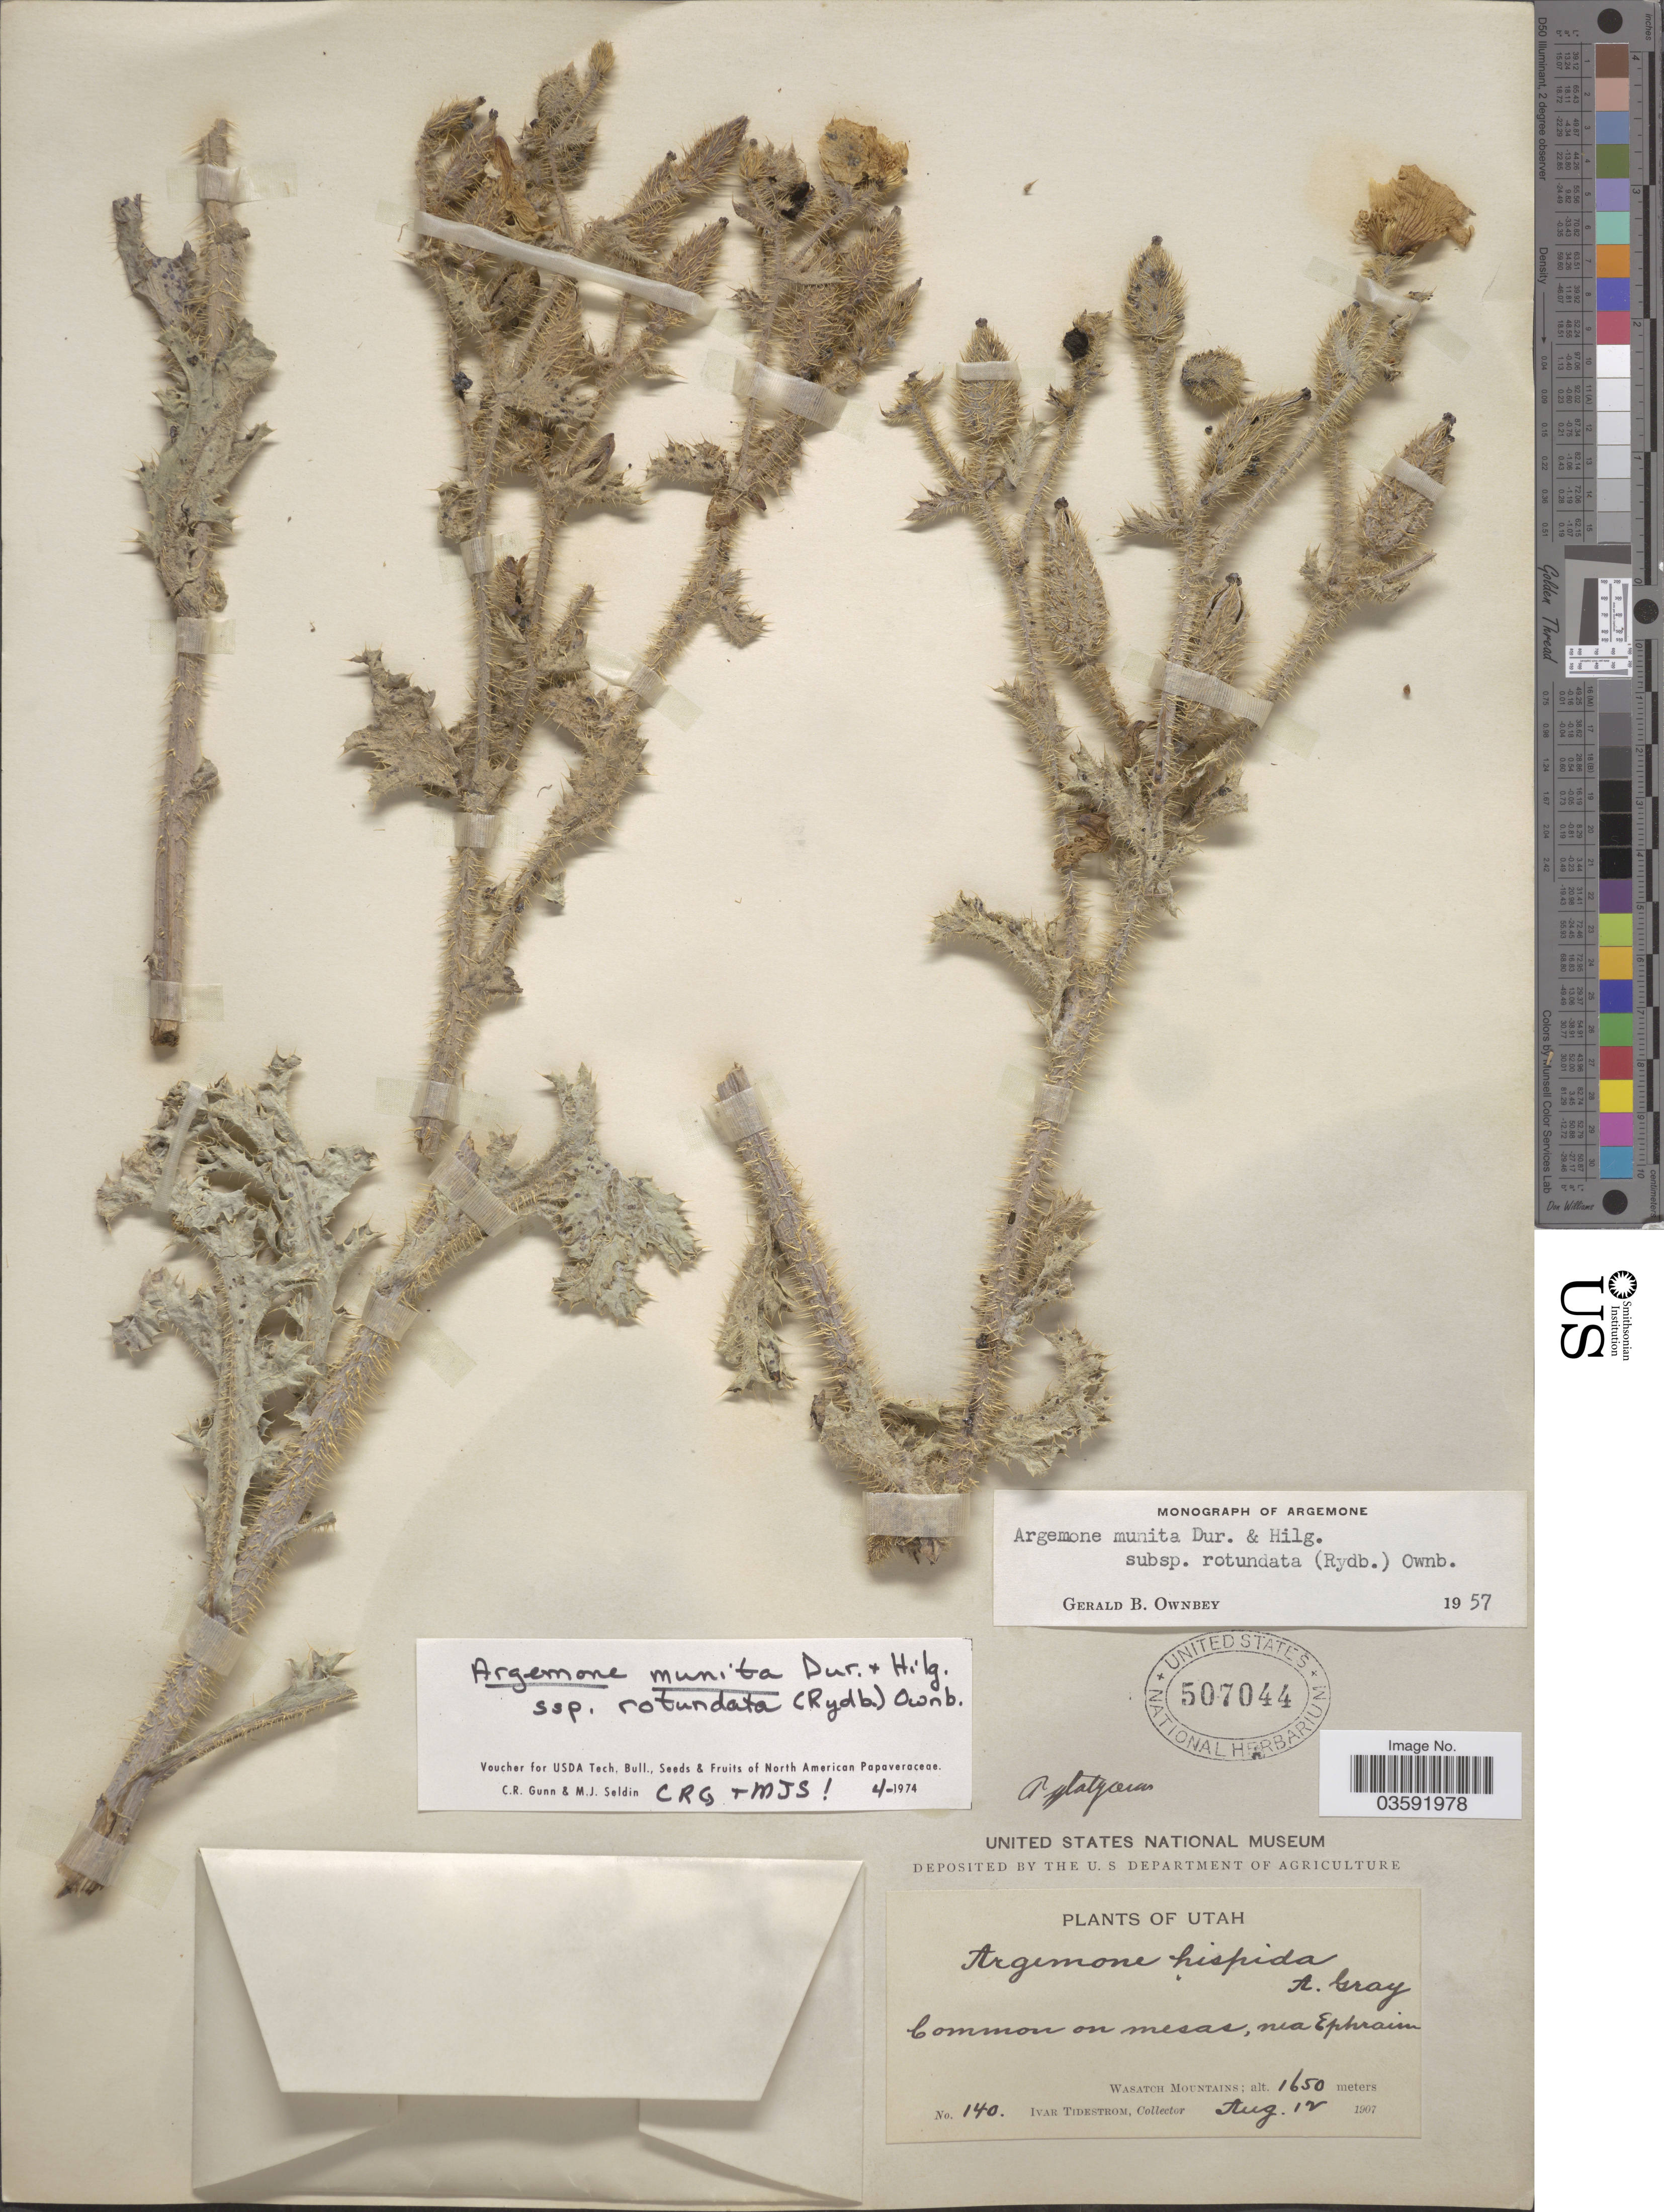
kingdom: Plantae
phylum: Tracheophyta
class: Magnoliopsida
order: Ranunculales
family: Papaveraceae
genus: Argemone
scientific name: Argemone munita subsp. rotundata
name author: (Rydb.) G.B. Ownbey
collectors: I. F. Tidestrom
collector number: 140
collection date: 1907-08-12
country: United States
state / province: Utah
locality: On mesas, nea Ephraim. Wasatch Mountains.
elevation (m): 1650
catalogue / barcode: US 507044